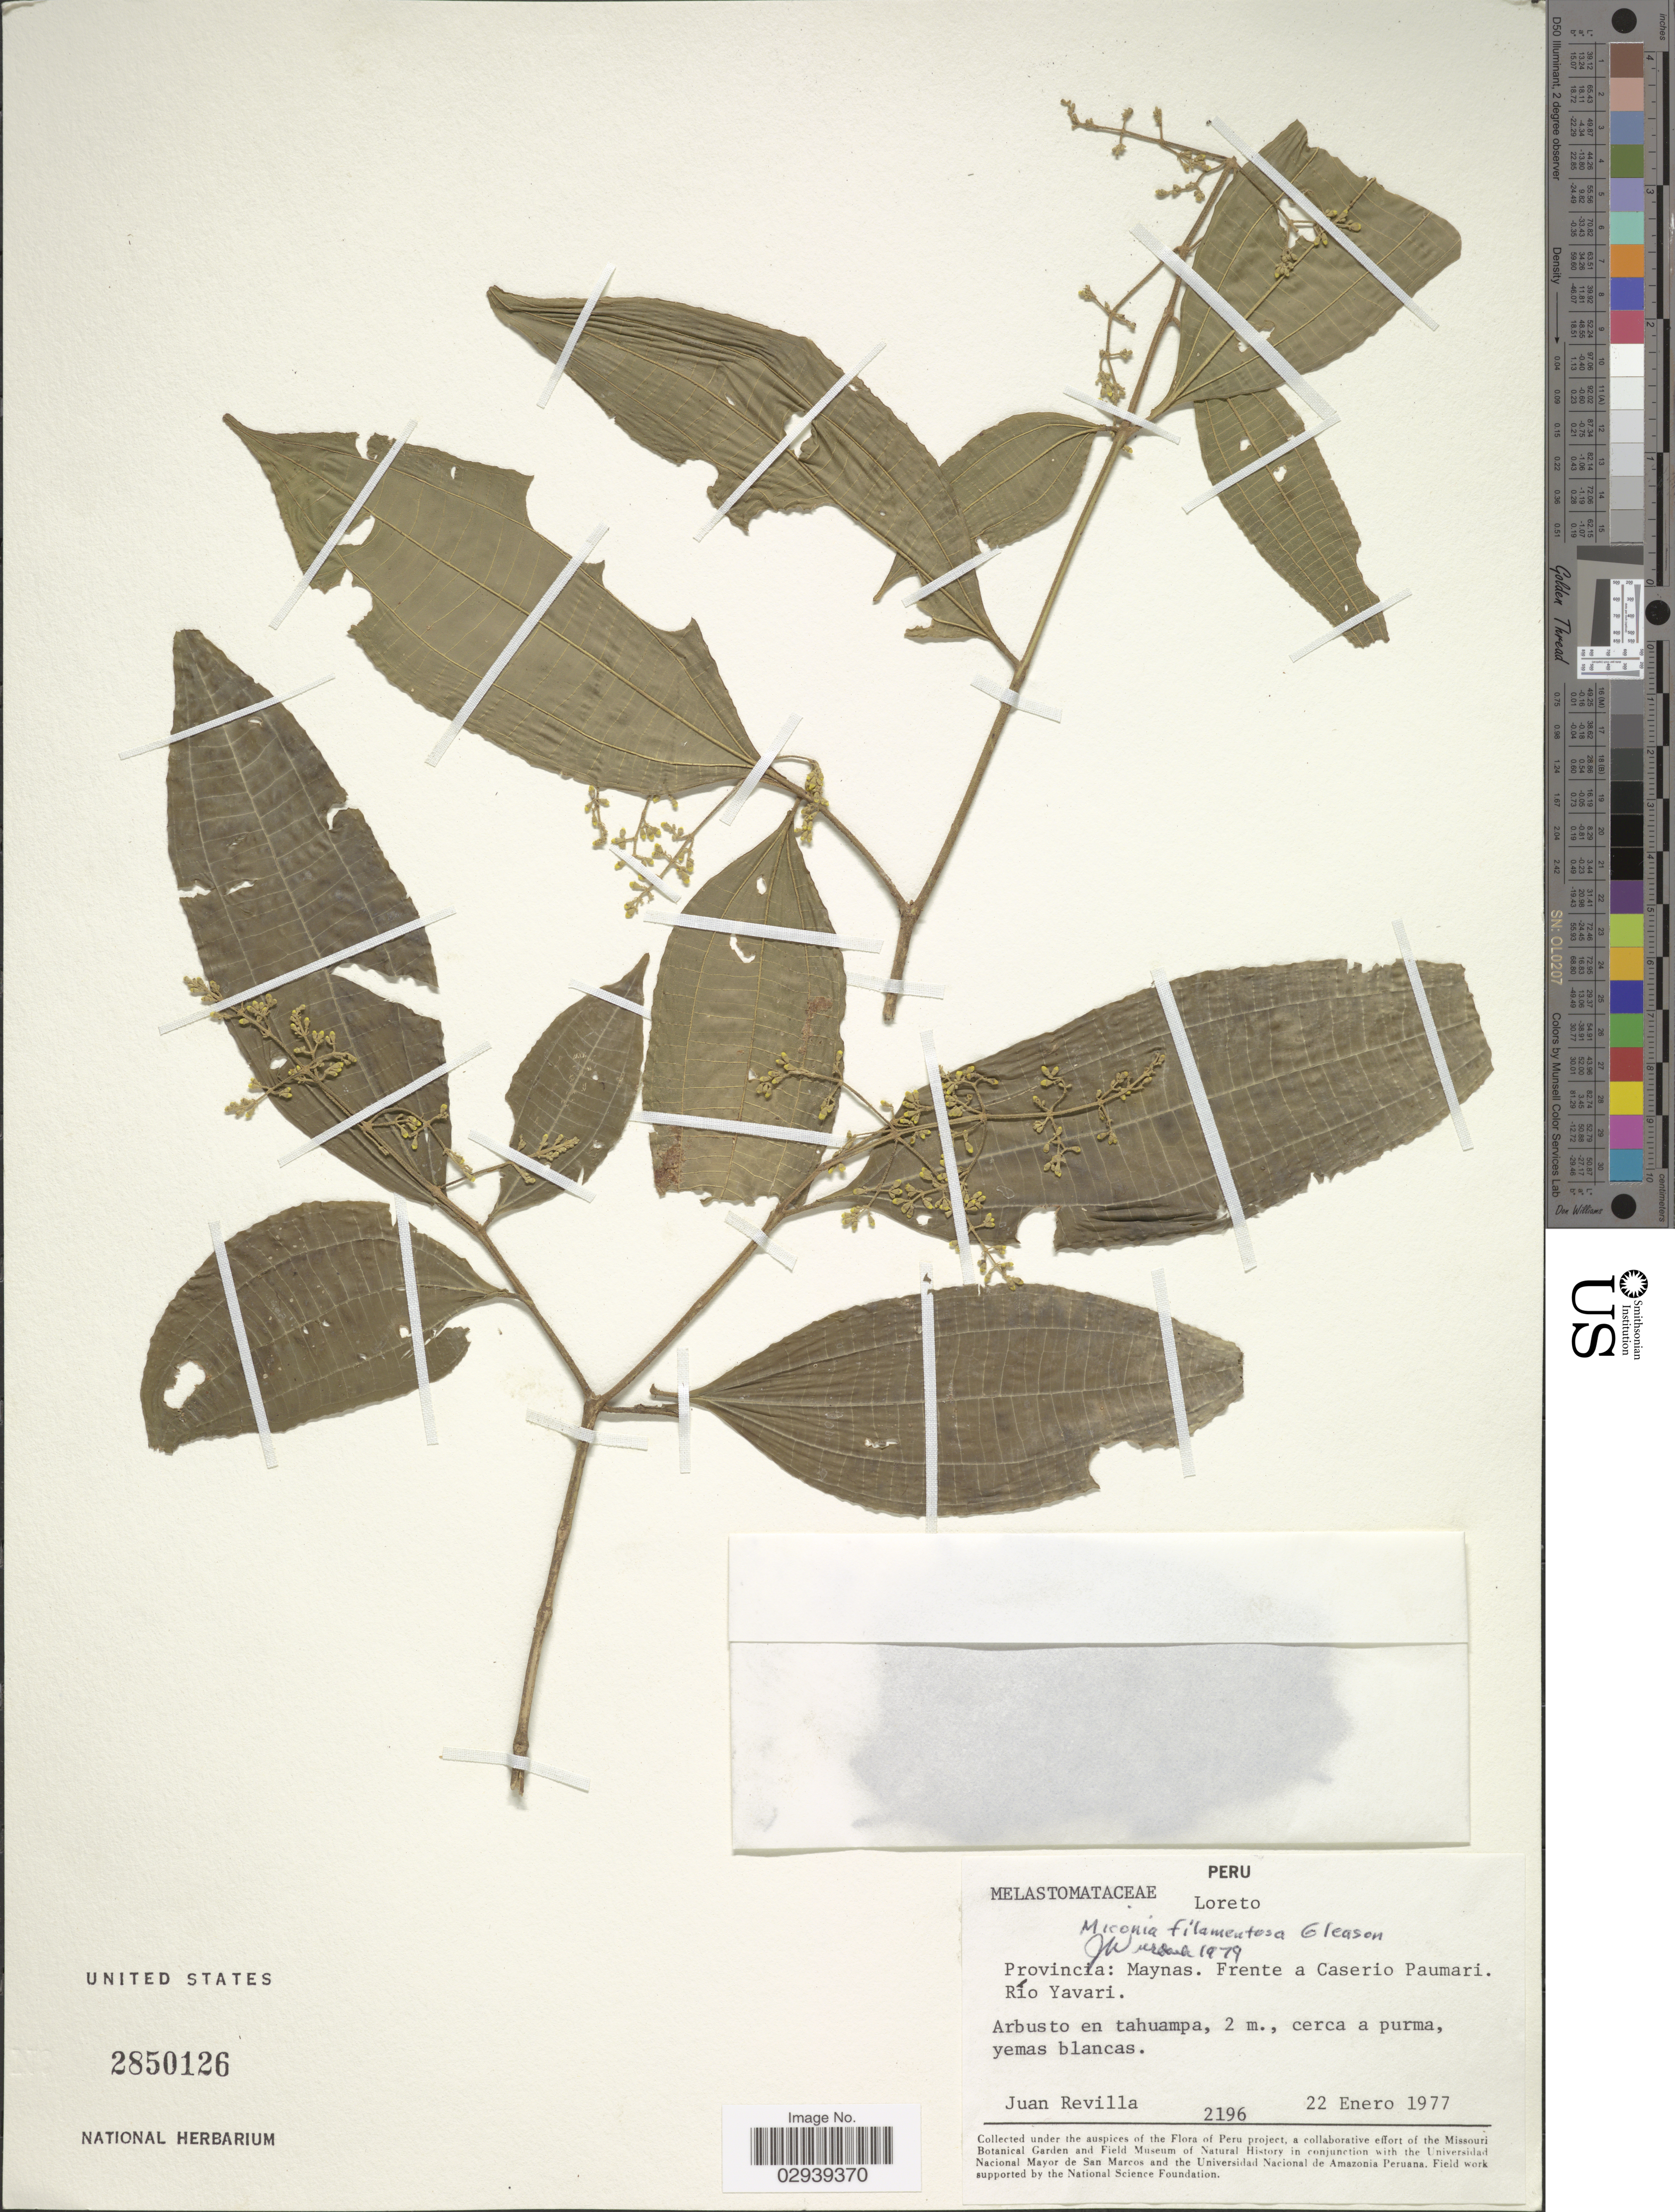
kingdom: Plantae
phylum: Tracheophyta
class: Magnoliopsida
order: Myrtales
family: Melastomataceae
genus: Miconia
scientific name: Miconia filamentosa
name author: Gleason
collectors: J. Revilla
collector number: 2196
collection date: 1977-01-22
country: Peru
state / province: Loreto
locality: Provincia: Maynas. Frente a Caserio Paumari. Río Yavari.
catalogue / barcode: US 2850126